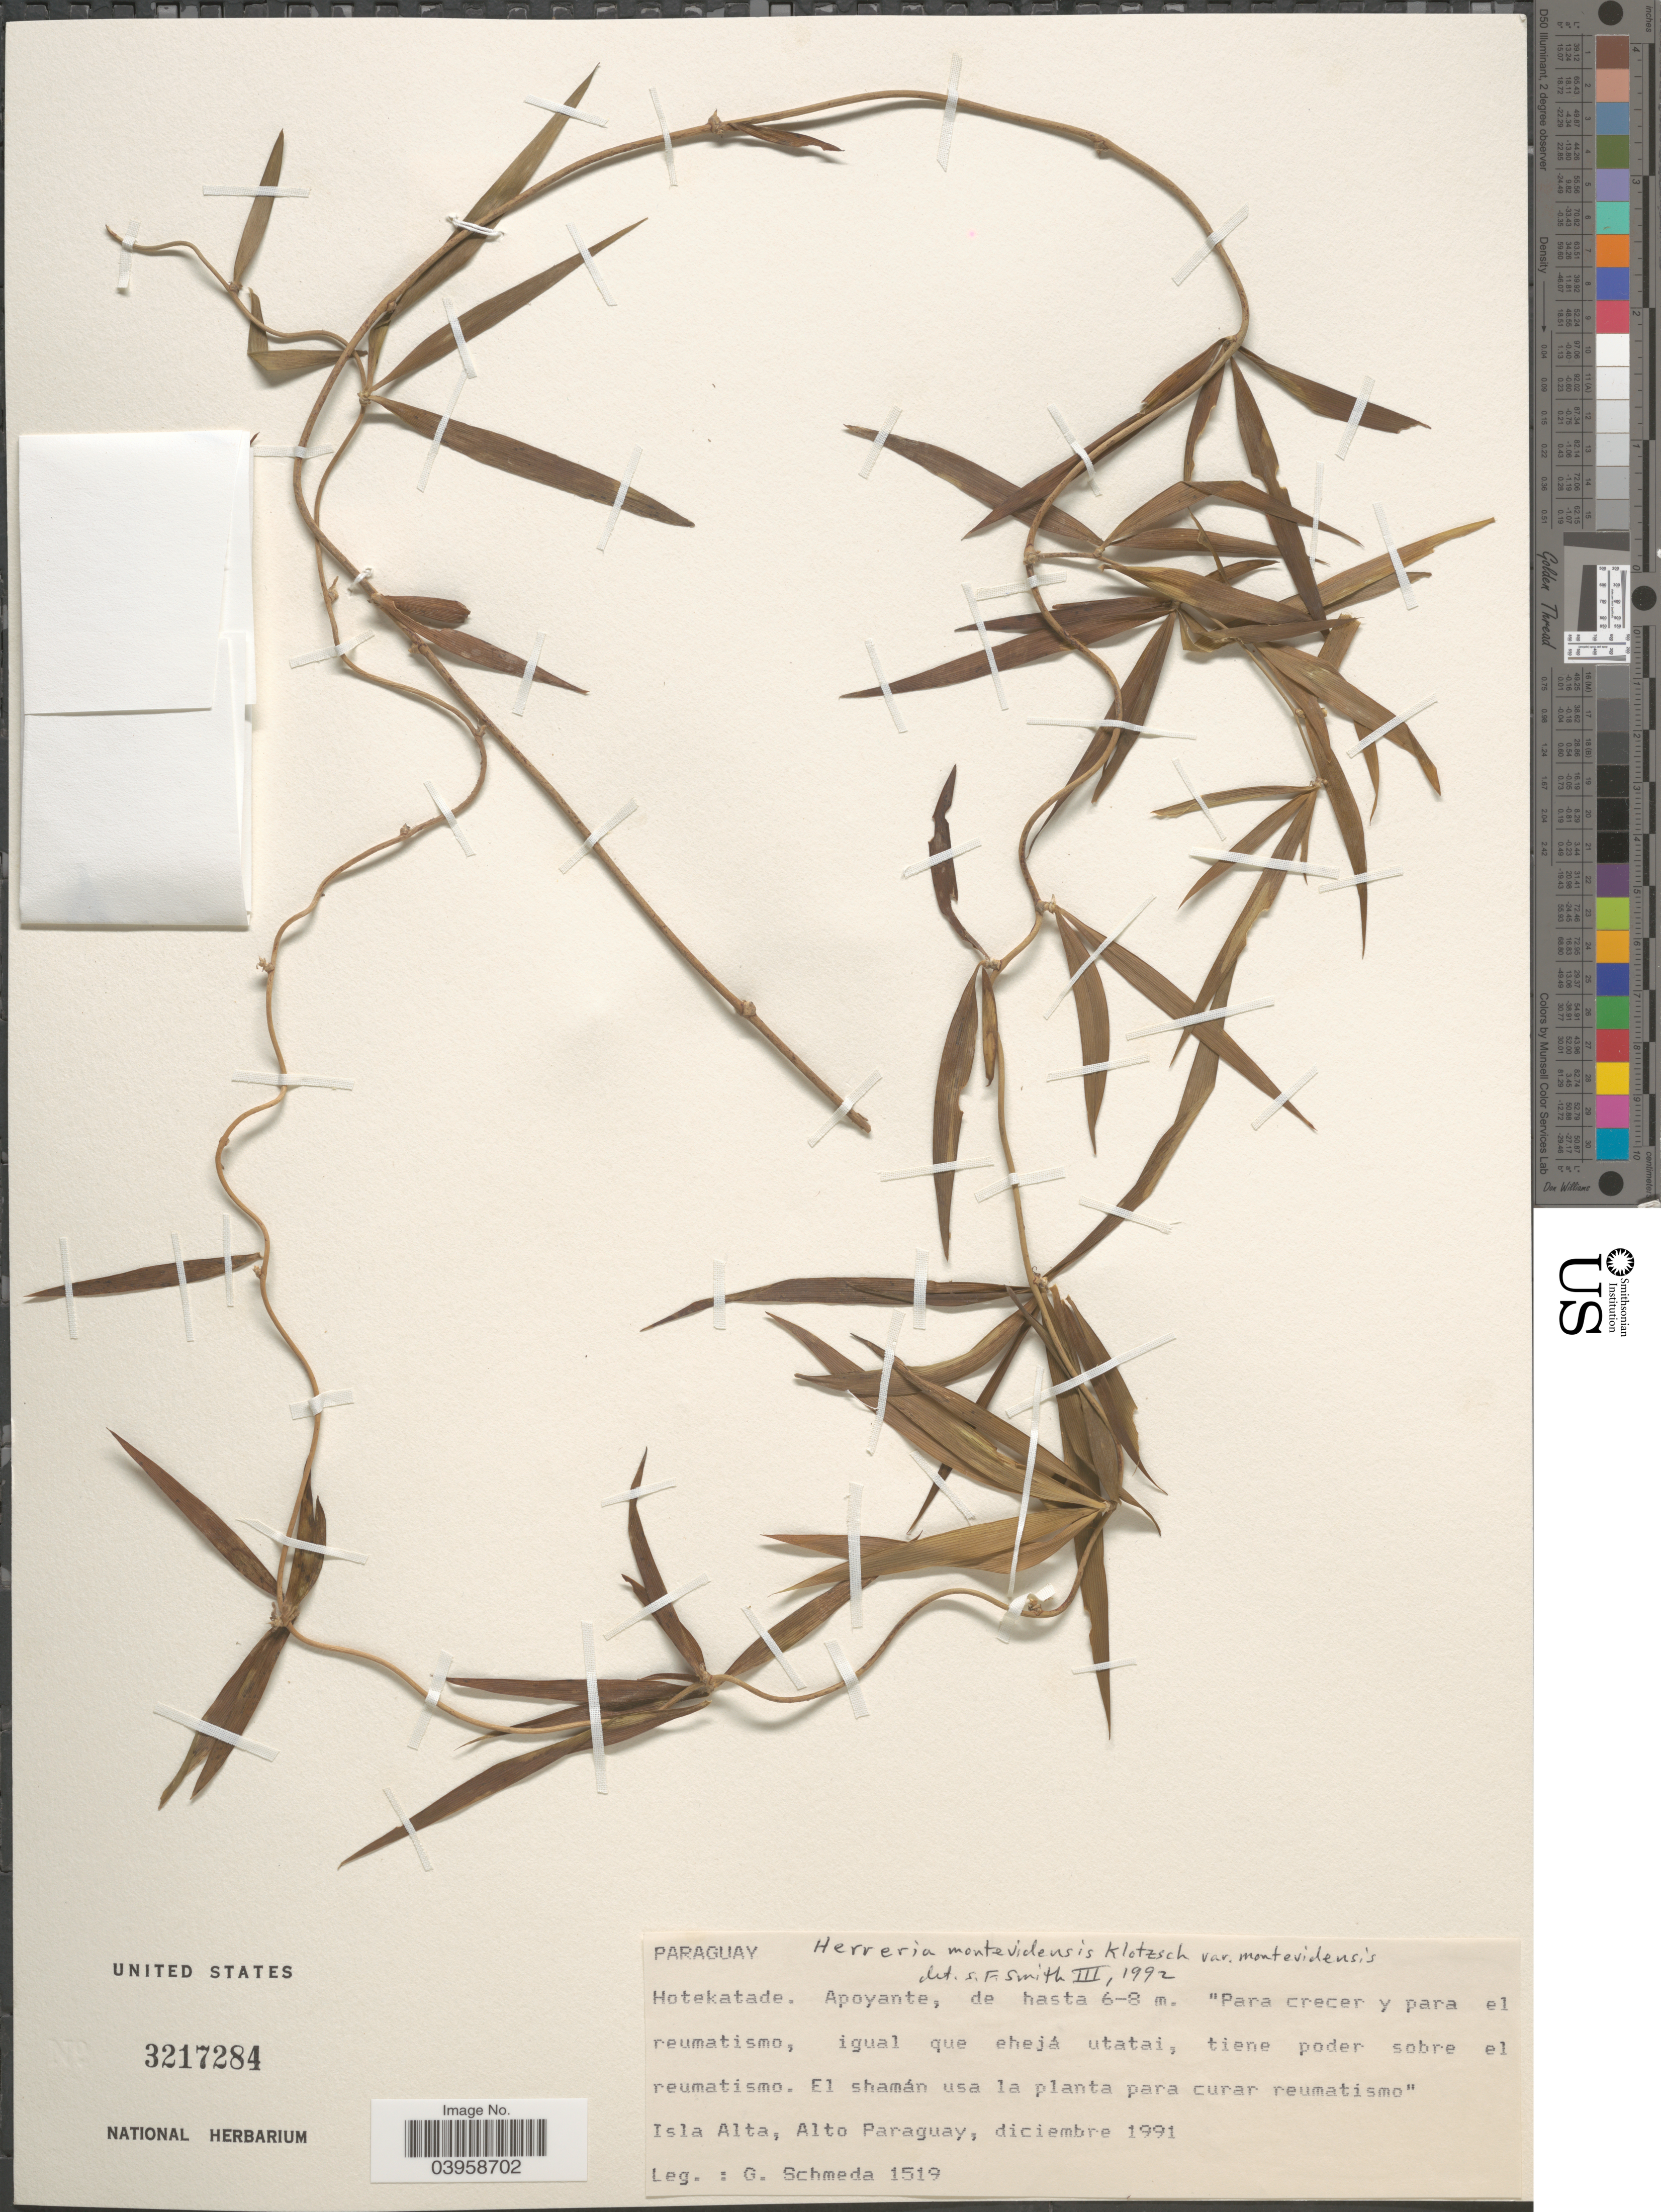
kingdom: Plantae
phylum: Tracheophyta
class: Liliopsida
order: Asparagales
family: Asparagaceae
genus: Herreria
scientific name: Herreria montevidensis var. montevidensis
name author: Klotzsch ex Griseb.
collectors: G. Schmeda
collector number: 1519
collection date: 1991-12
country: Paraguay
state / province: Alto Paraguay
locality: Isla Alta.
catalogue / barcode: US 3217284